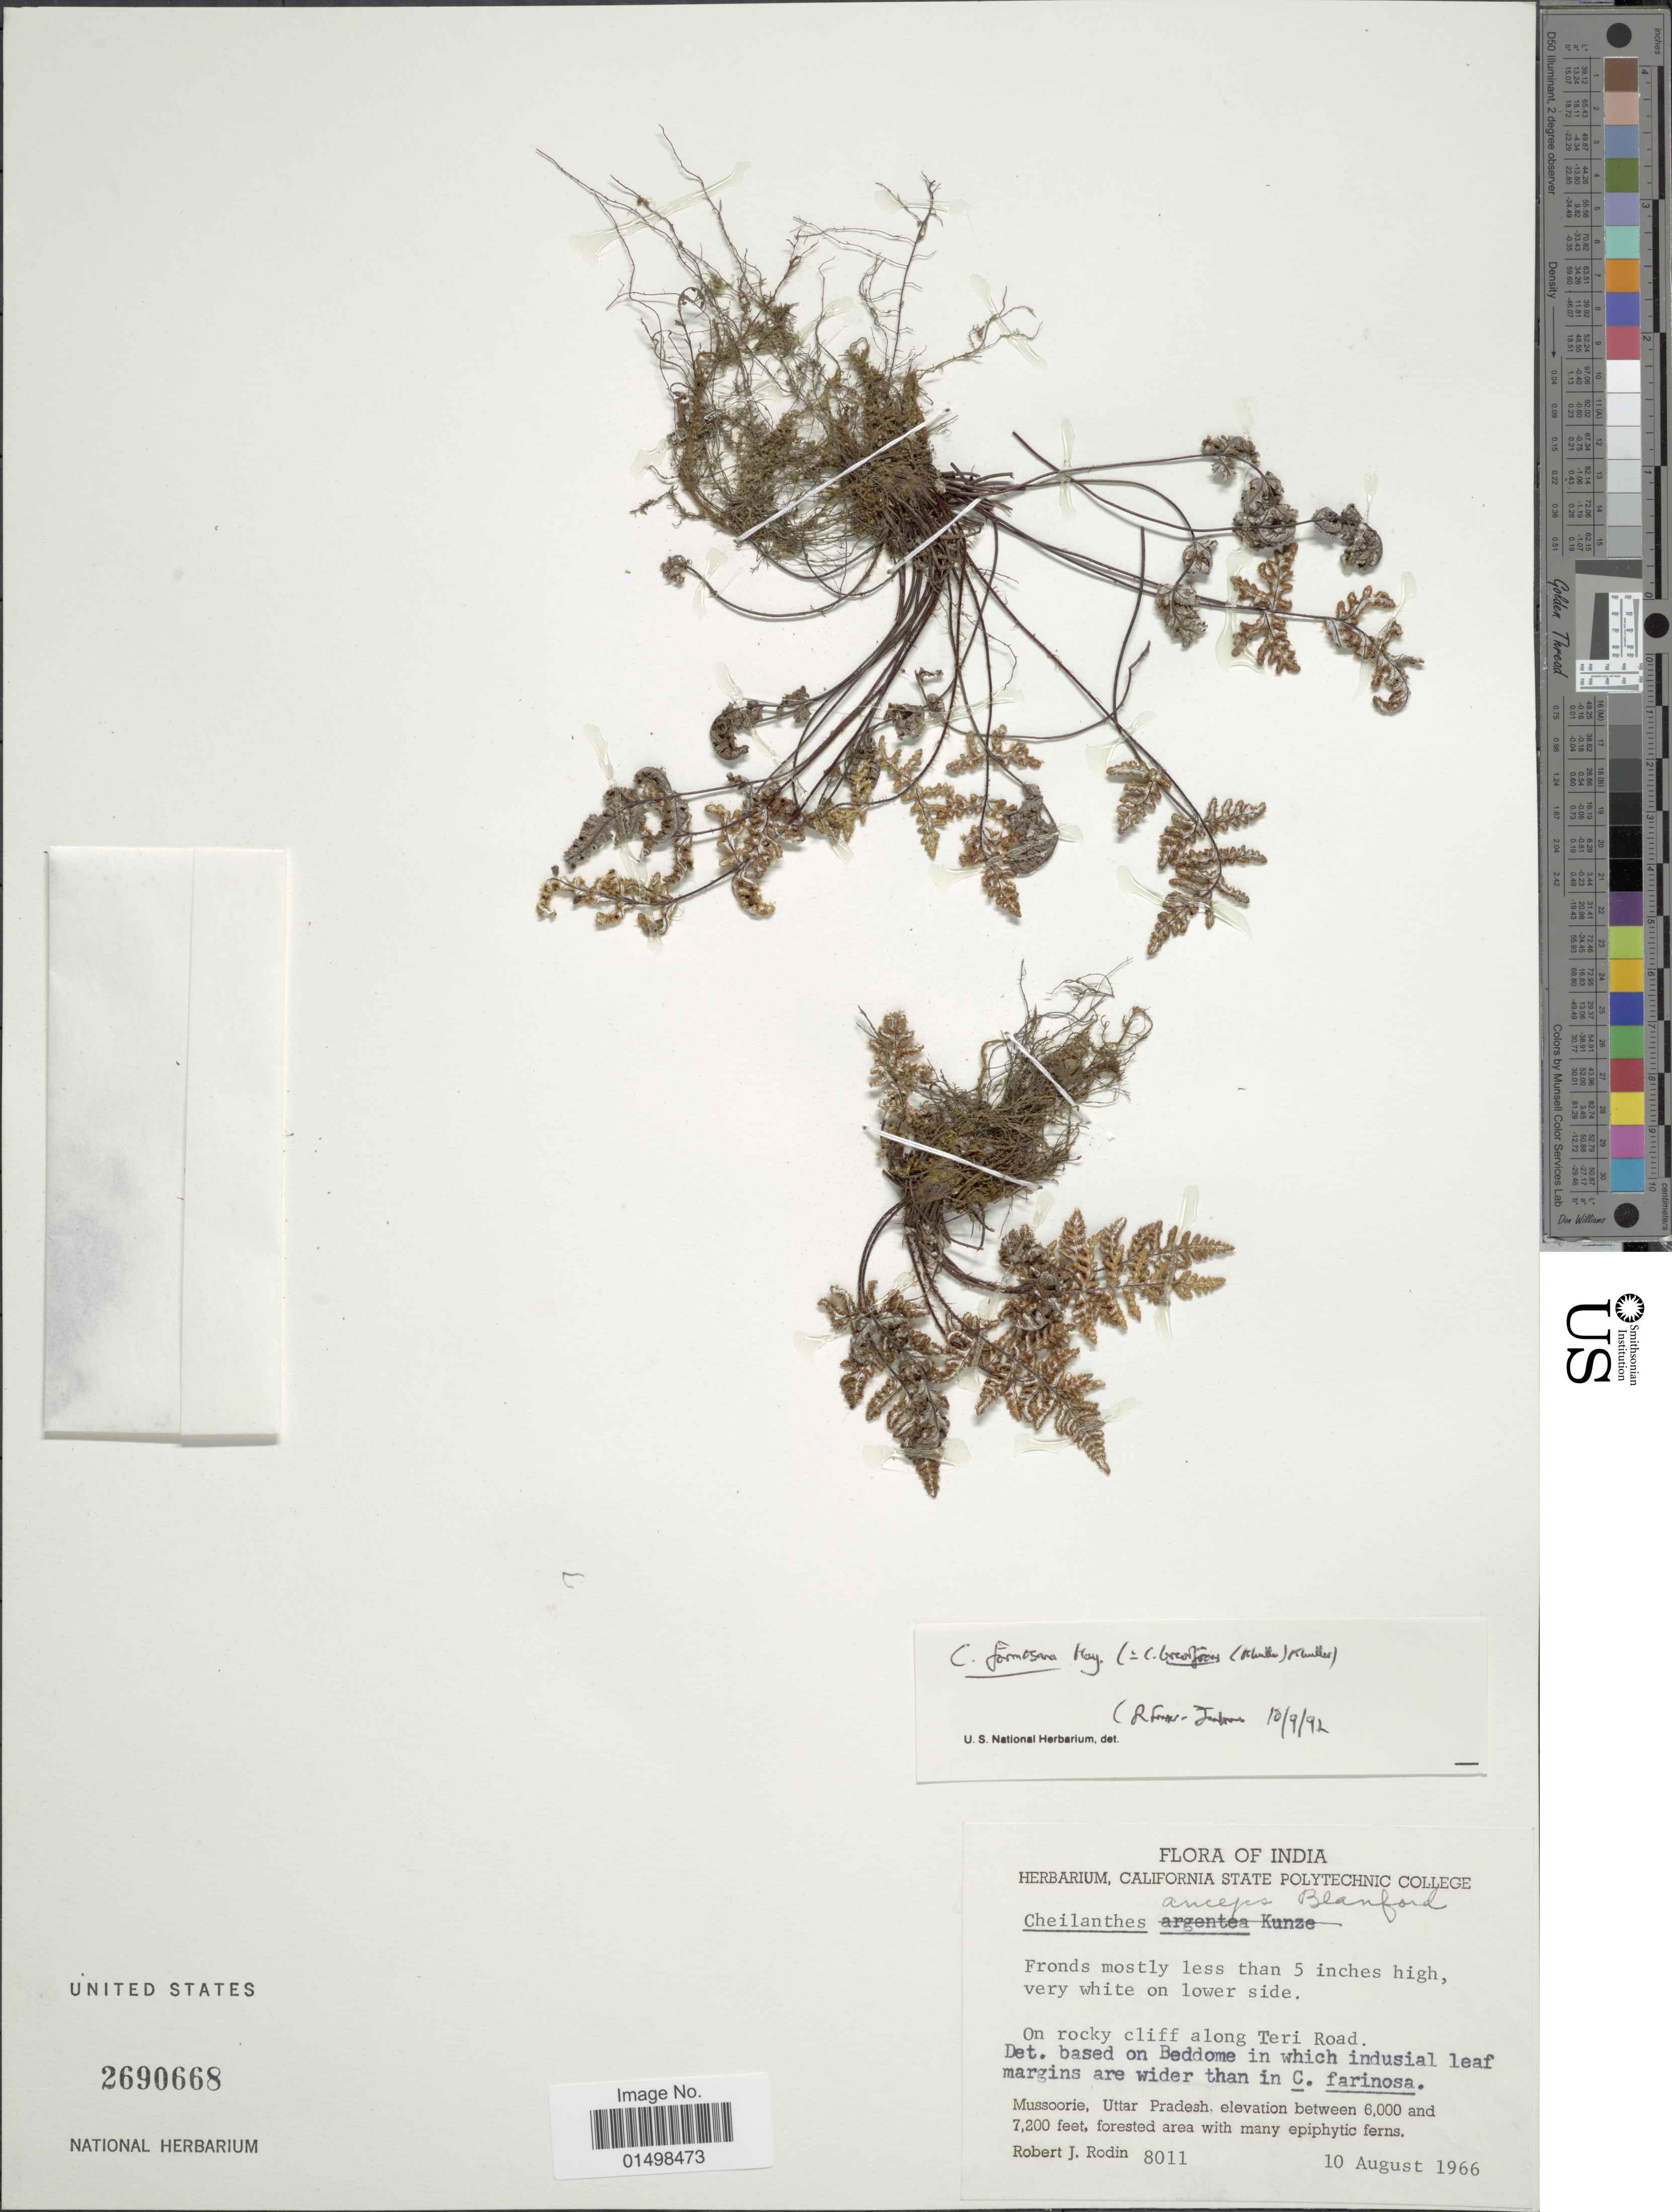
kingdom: Plantae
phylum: Tracheophyta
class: Polypodiopsida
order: Polypodiales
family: Pteridaceae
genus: Aleuritopteris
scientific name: Aleuritopteris anceps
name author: (Blanf.) Panigrahi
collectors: R. J. Rodin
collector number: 8011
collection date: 1966-08-10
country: India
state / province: Uttar Pradesh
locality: Flora of India, Mussoorie, Uttar Pradesh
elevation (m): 1829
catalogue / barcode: US 2690668